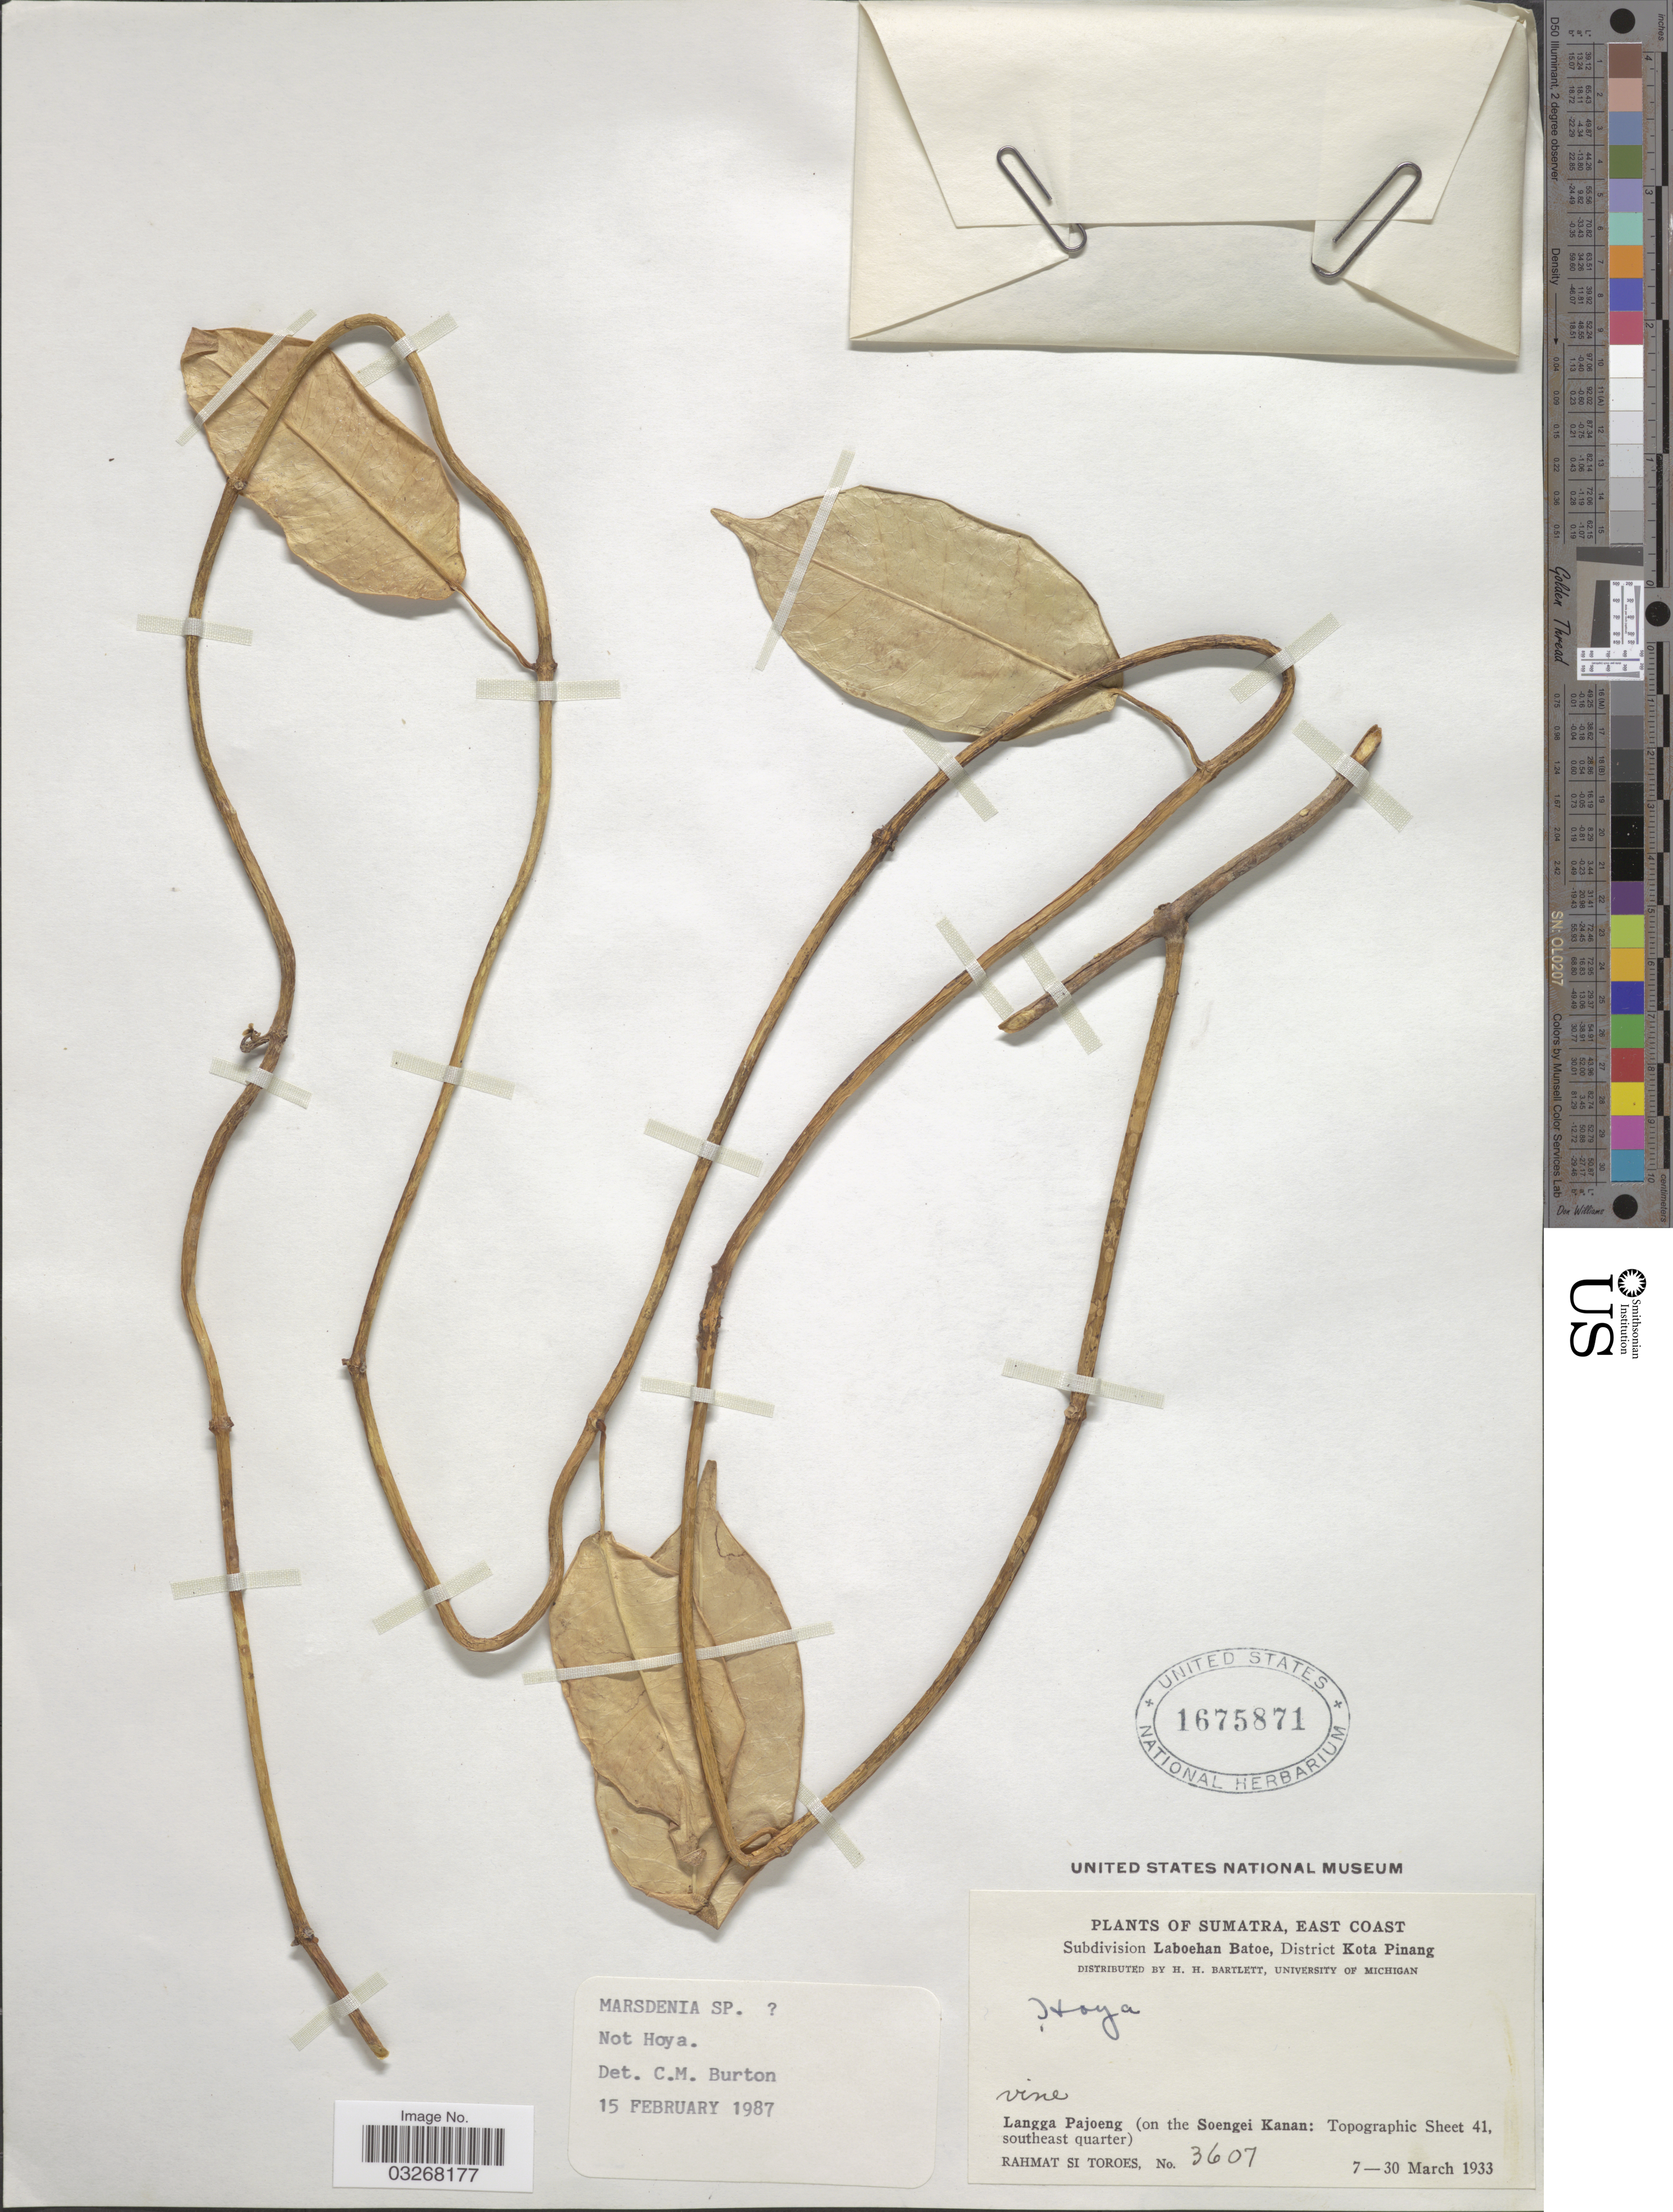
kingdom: Plantae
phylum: Tracheophyta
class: Magnoliopsida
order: Gentianales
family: Apocynaceae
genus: Marsdenia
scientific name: Marsdenia sp.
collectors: Rahmat Si Boeea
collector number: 3607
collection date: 1933-03-07/1933-03-30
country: Indonesia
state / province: Sumatra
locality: Sumatra, East Coast, Subdivision Laboehan Batoe, District Kota Pinang, Langga Pajoeng (on the Soengei Kanan: Topographic Sheet 41, southeast quarter).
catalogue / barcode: US 1675871